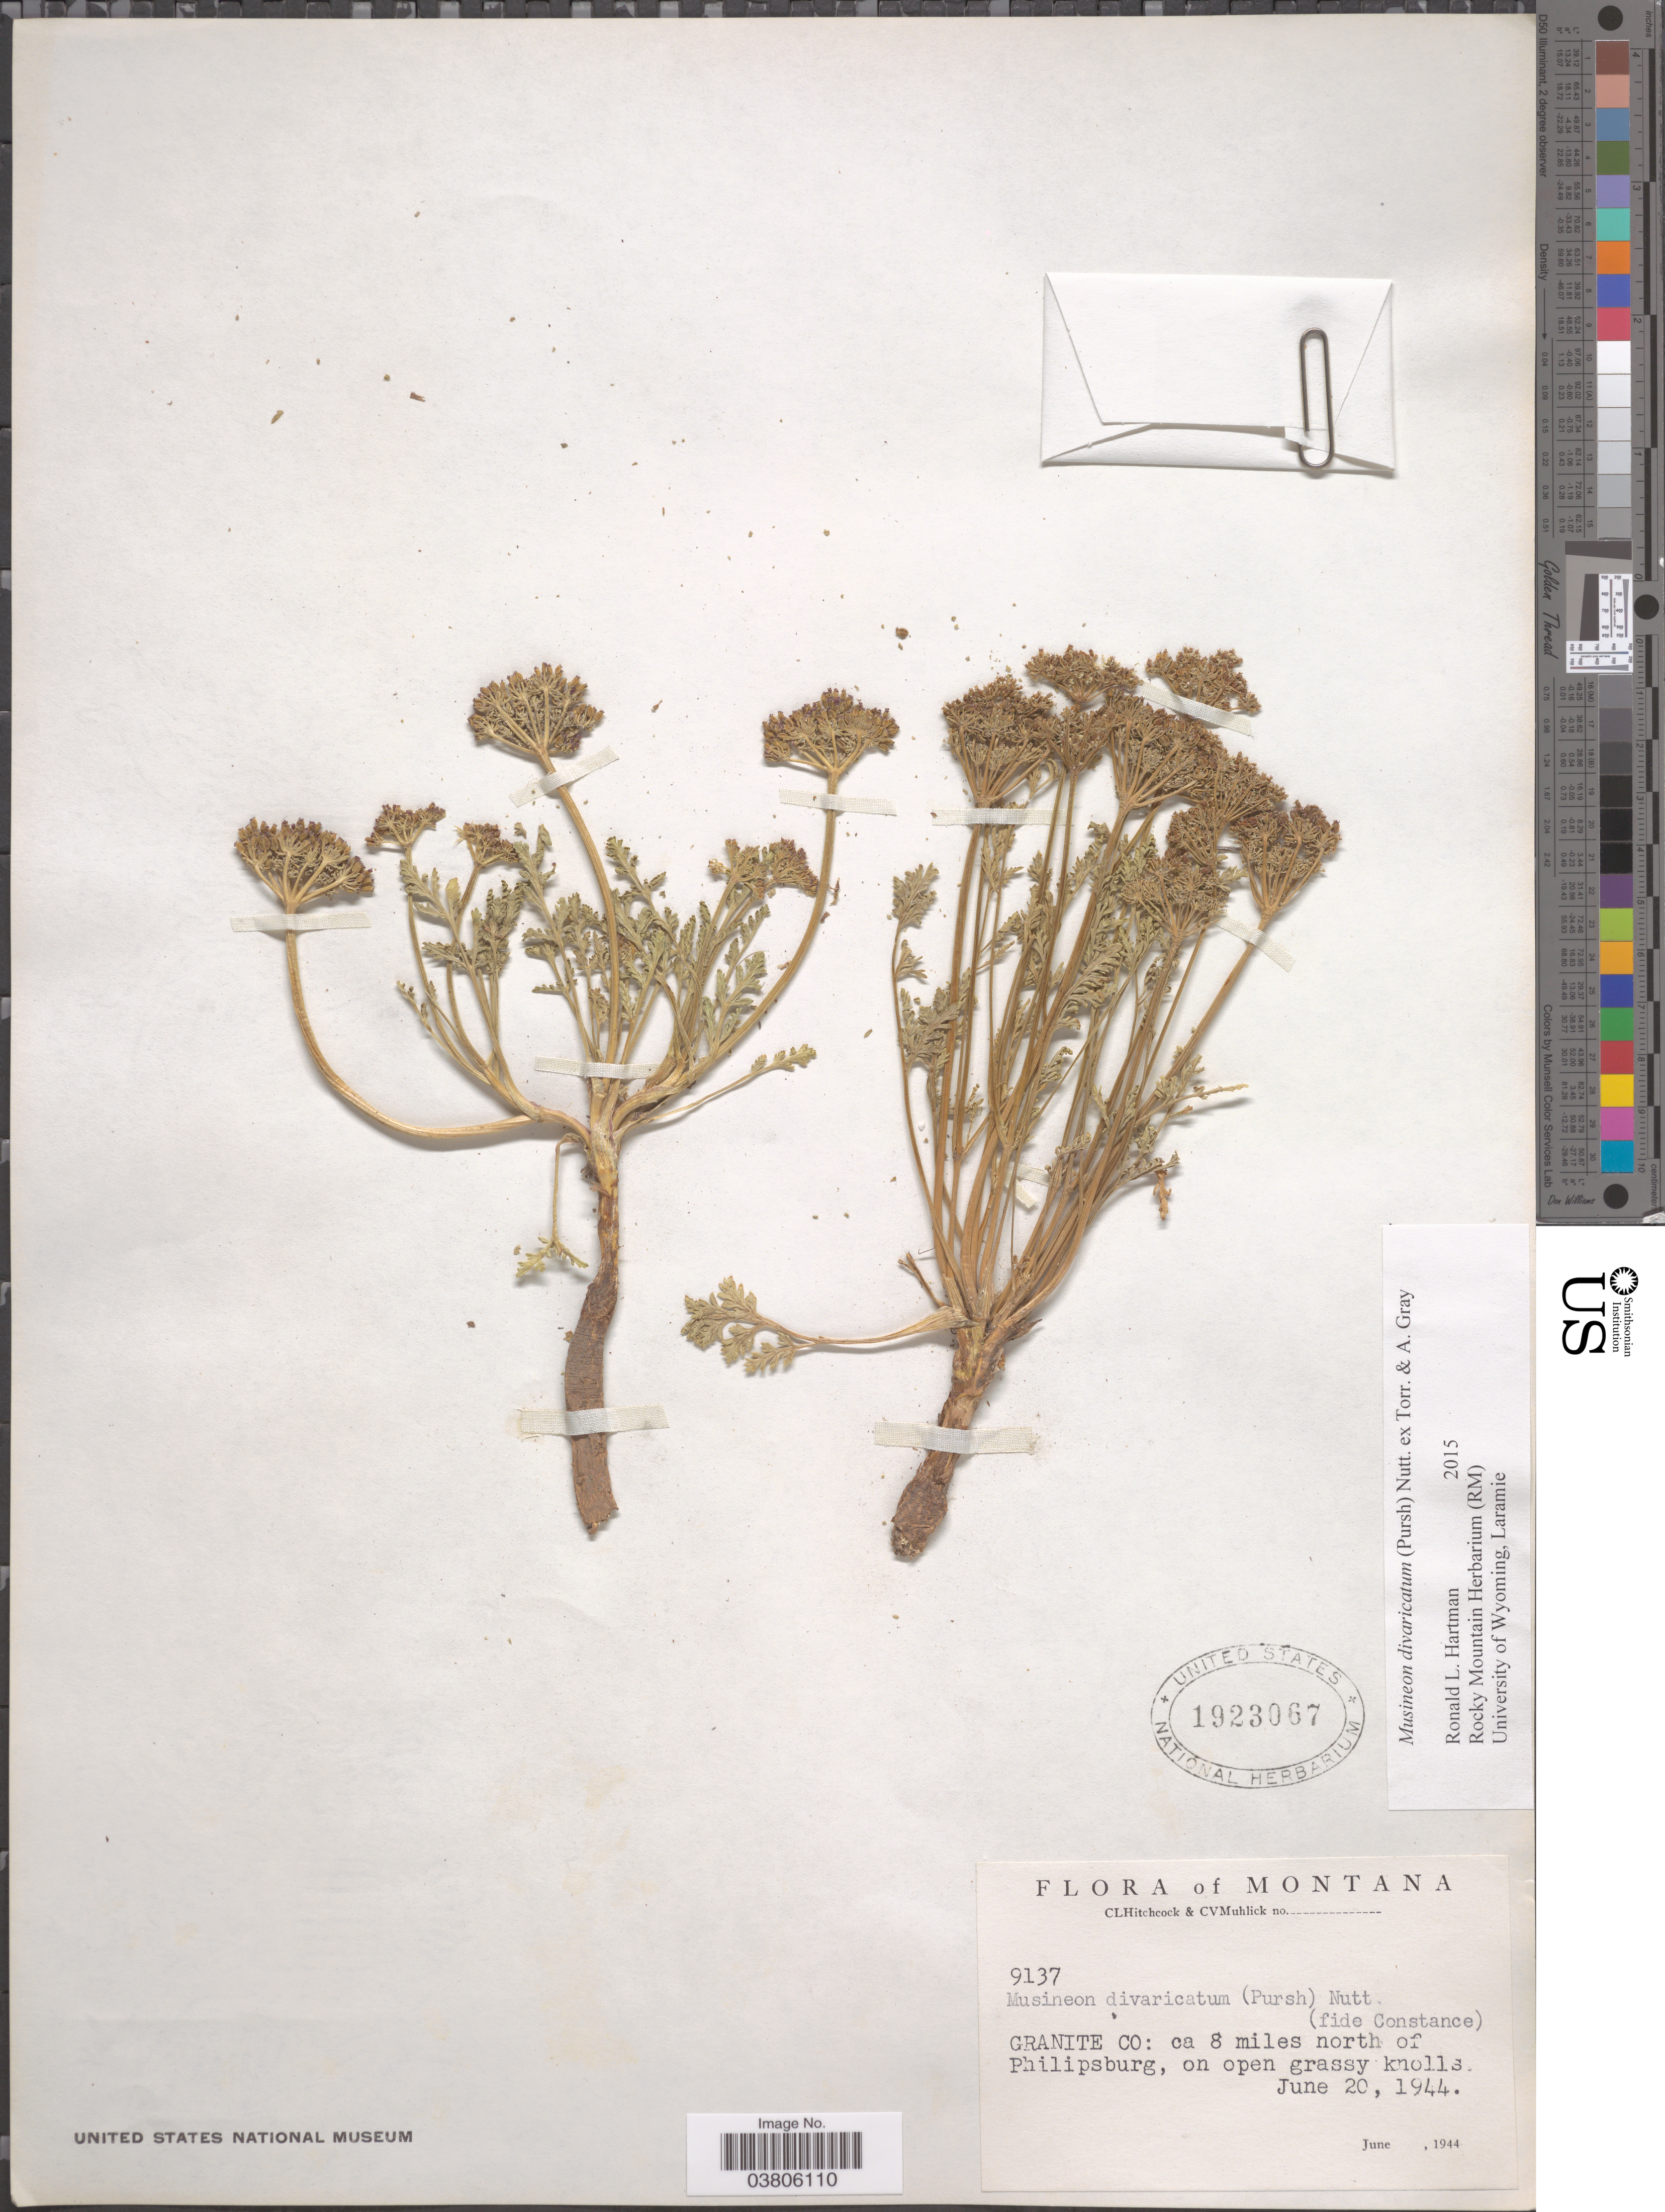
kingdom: Plantae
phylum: Tracheophyta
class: Magnoliopsida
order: Apiales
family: Apiaceae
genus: Musineon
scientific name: Musineon divaricatum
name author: (Pursh) Nutt.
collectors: C. L. Hitchcock & C. V. Muhlick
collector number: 9137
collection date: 1944-06-20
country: United States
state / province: Montana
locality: Granite Co: ca 8 miles north of Philipsburg, on open grassy knolls.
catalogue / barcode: US 1923067